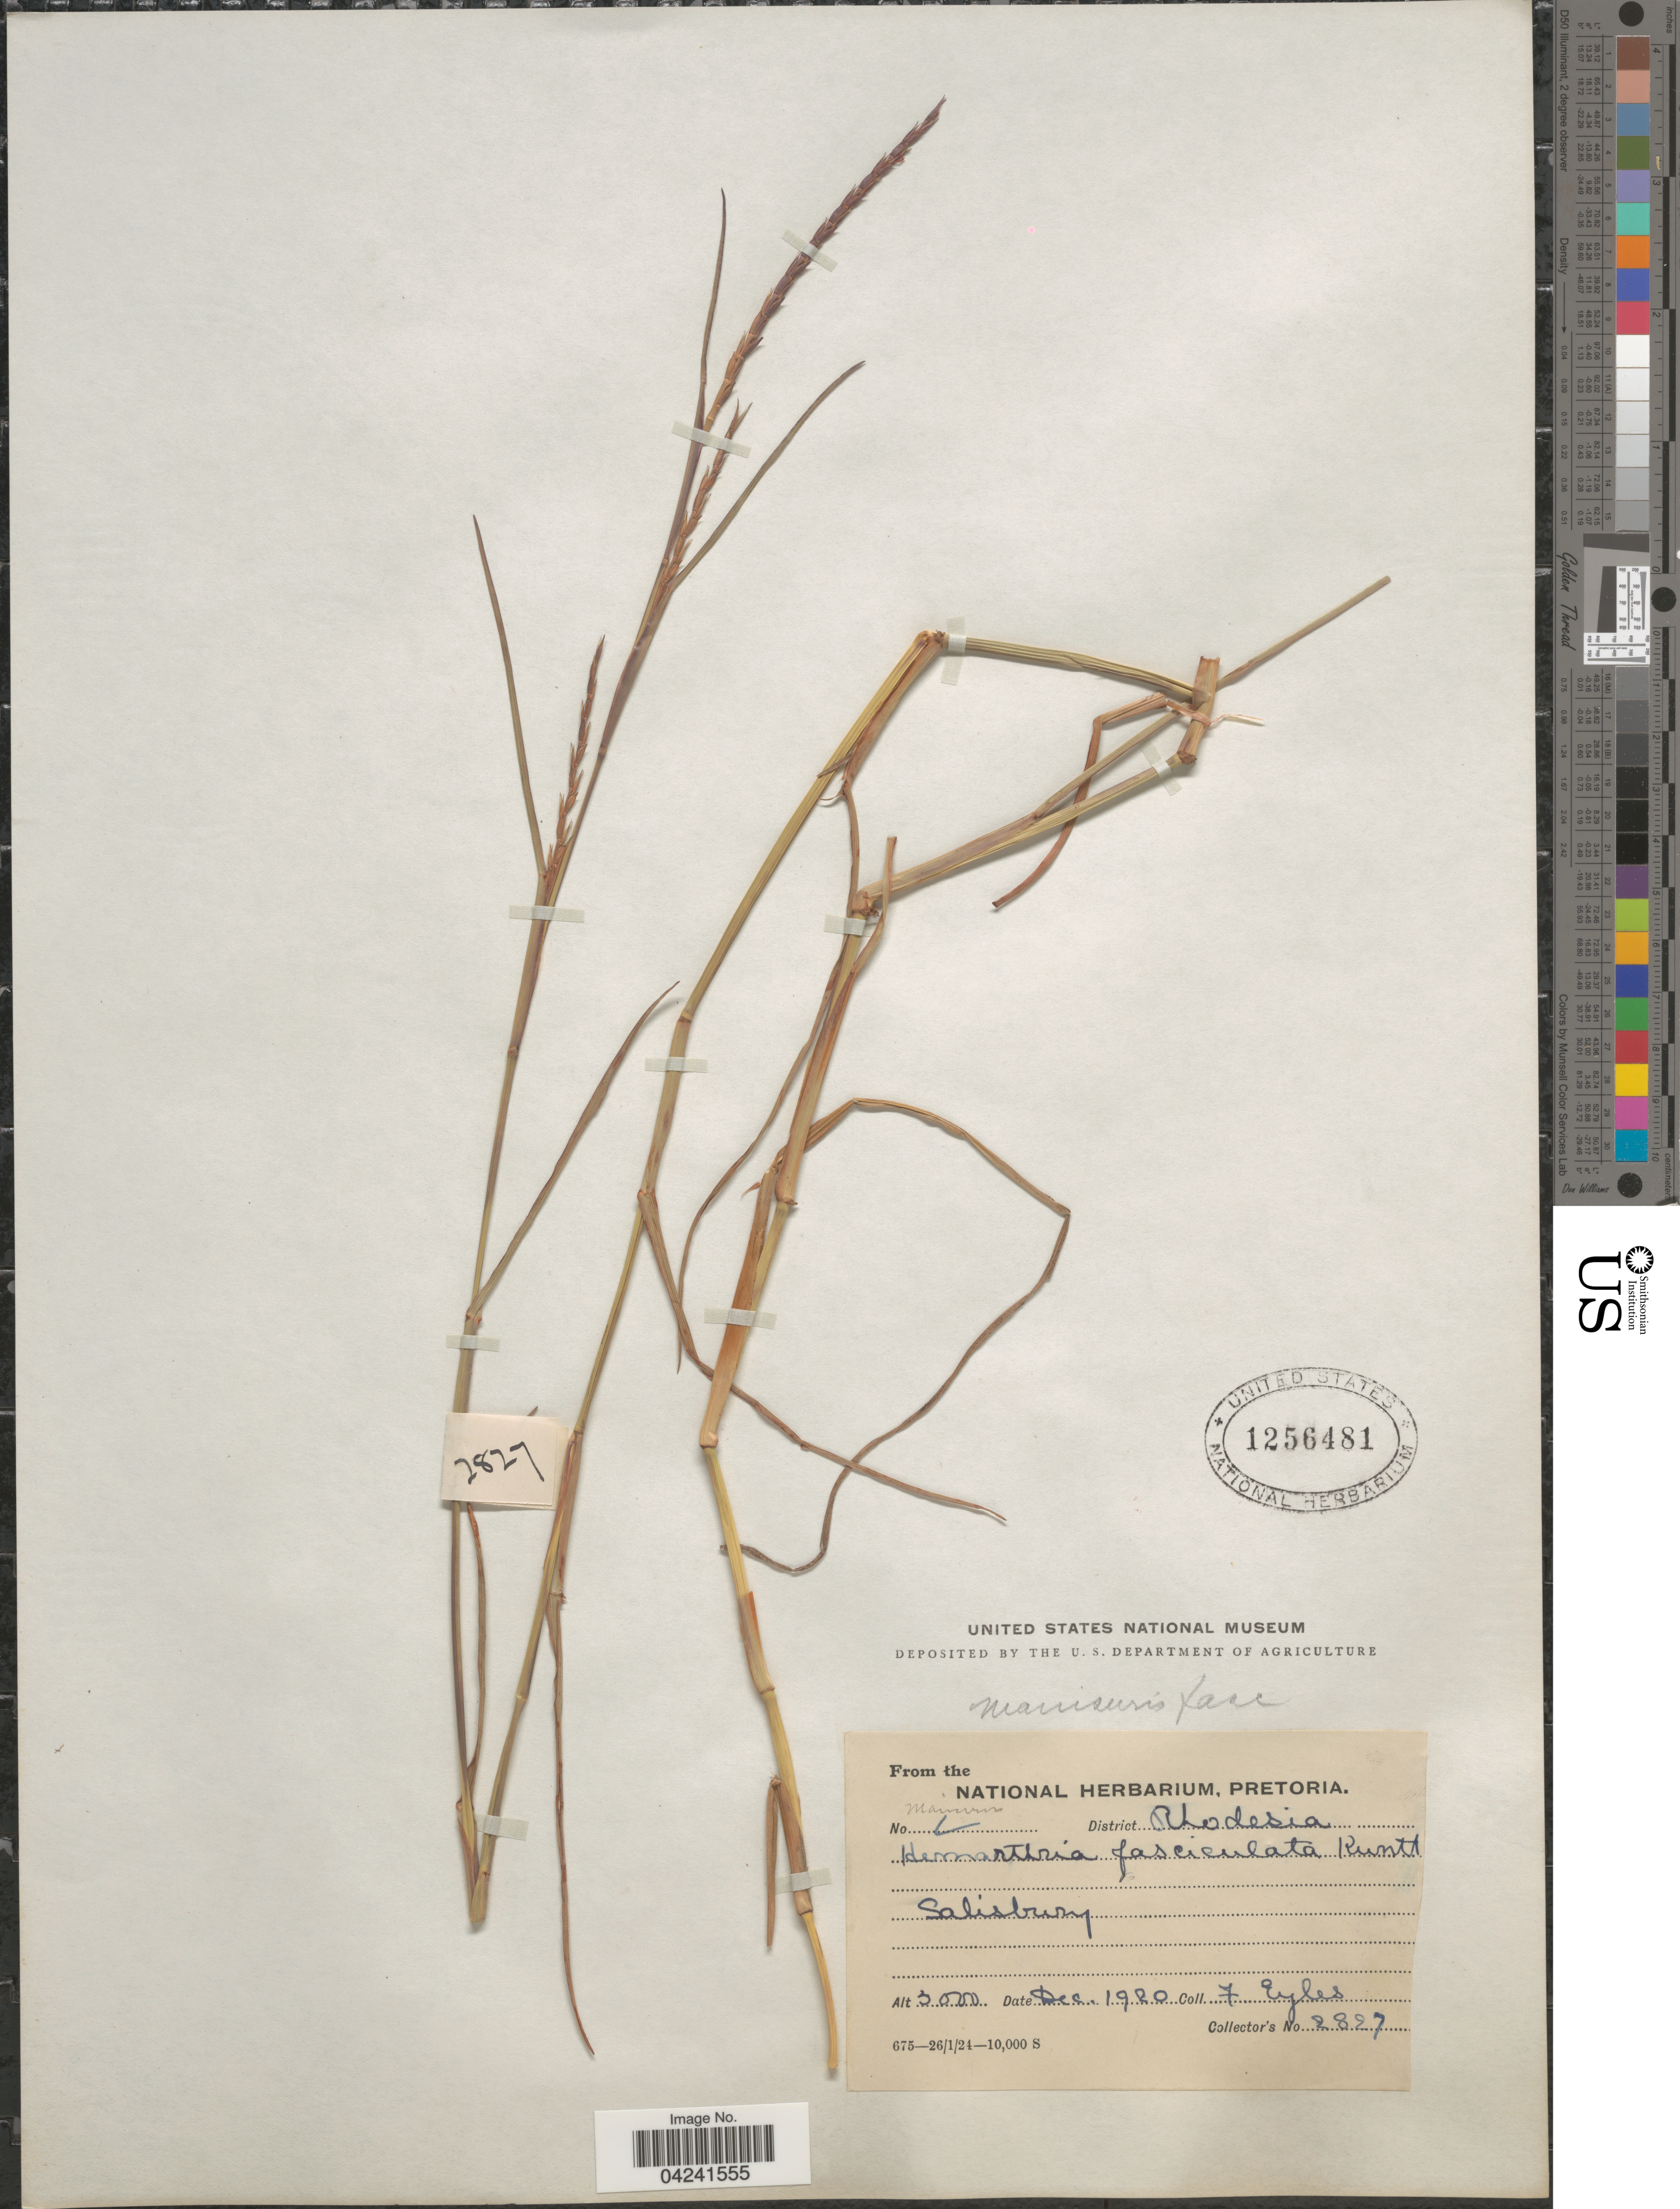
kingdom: Plantae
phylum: Tracheophyta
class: Liliopsida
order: Poales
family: Poaceae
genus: Hemarthria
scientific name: Hemarthria altissima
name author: (Poir.) Stapf & C. E. Hubb.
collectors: F. Eyles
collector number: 2827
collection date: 1920-12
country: Zimbabwe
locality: District Rhodesia. Salisbury.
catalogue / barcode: US 1256481